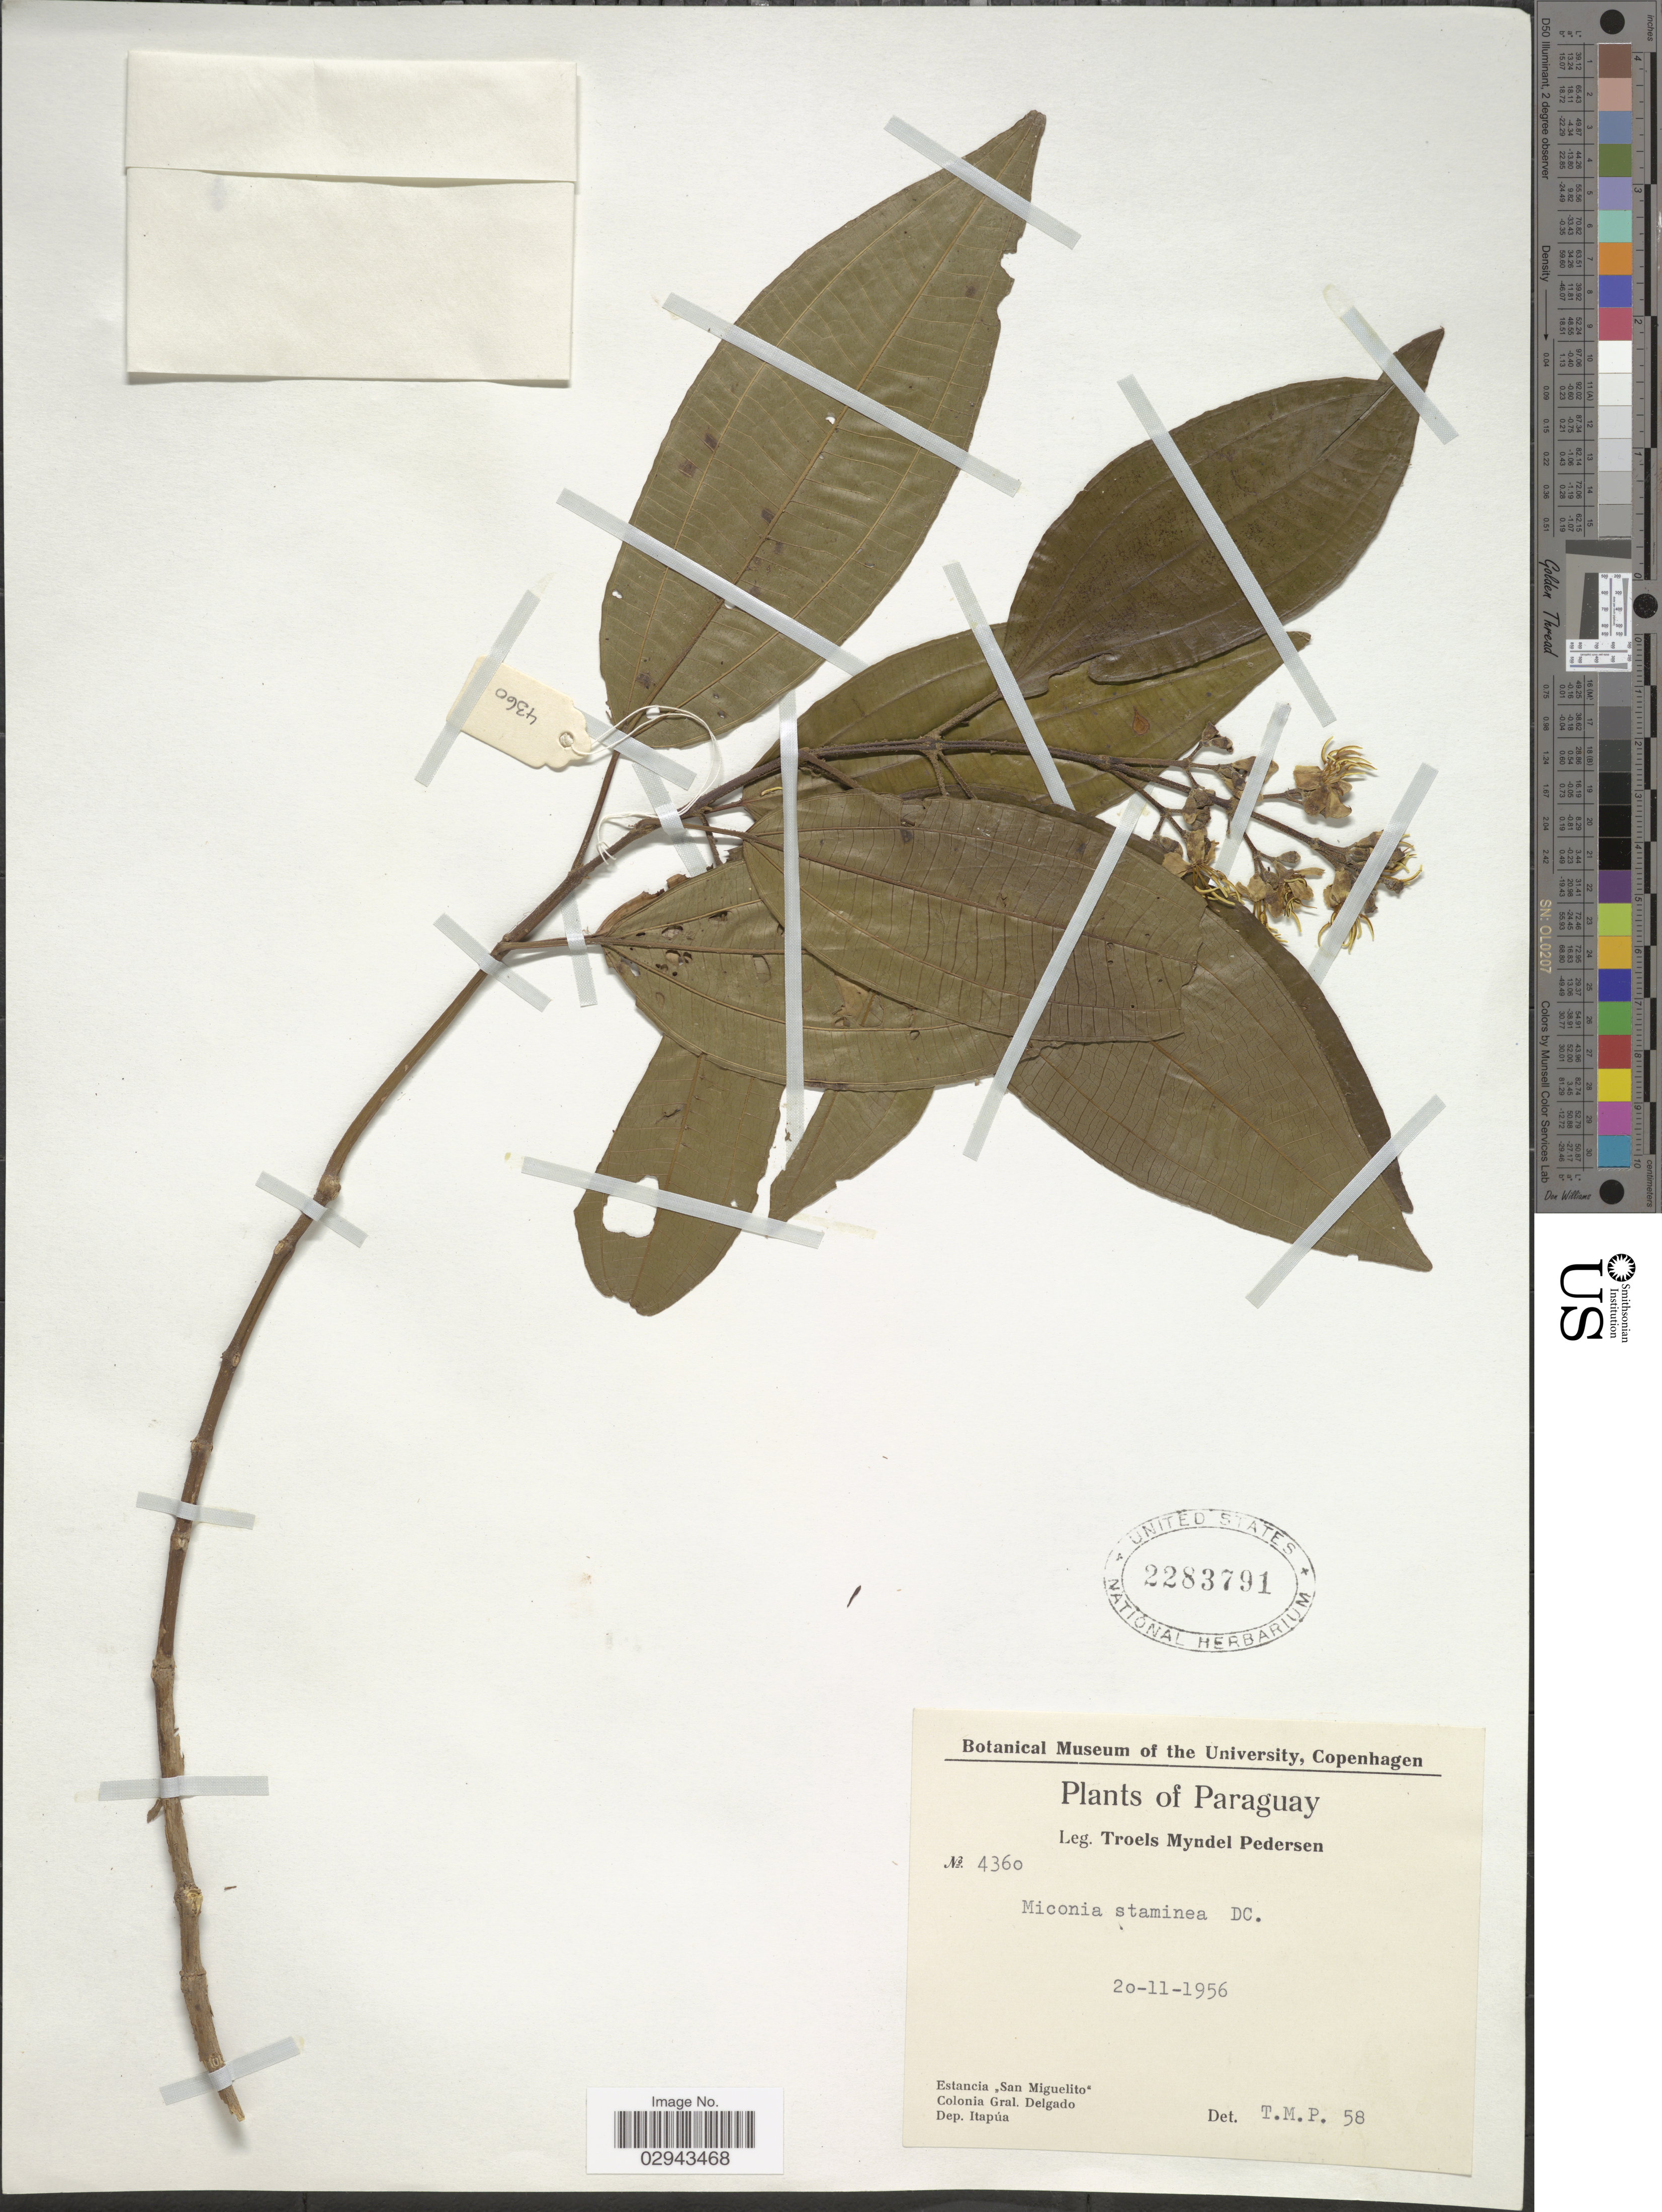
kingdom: Plantae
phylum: Tracheophyta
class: Magnoliopsida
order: Myrtales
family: Melastomataceae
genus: Miconia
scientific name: Miconia staminea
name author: DC.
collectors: T. Pederson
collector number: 4360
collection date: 1956-11-22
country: Paraguay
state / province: Itapua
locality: Estancia "San Miguelito". Colonia Gral. Delgado. Dep. Itapúa.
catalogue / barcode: US 2283791